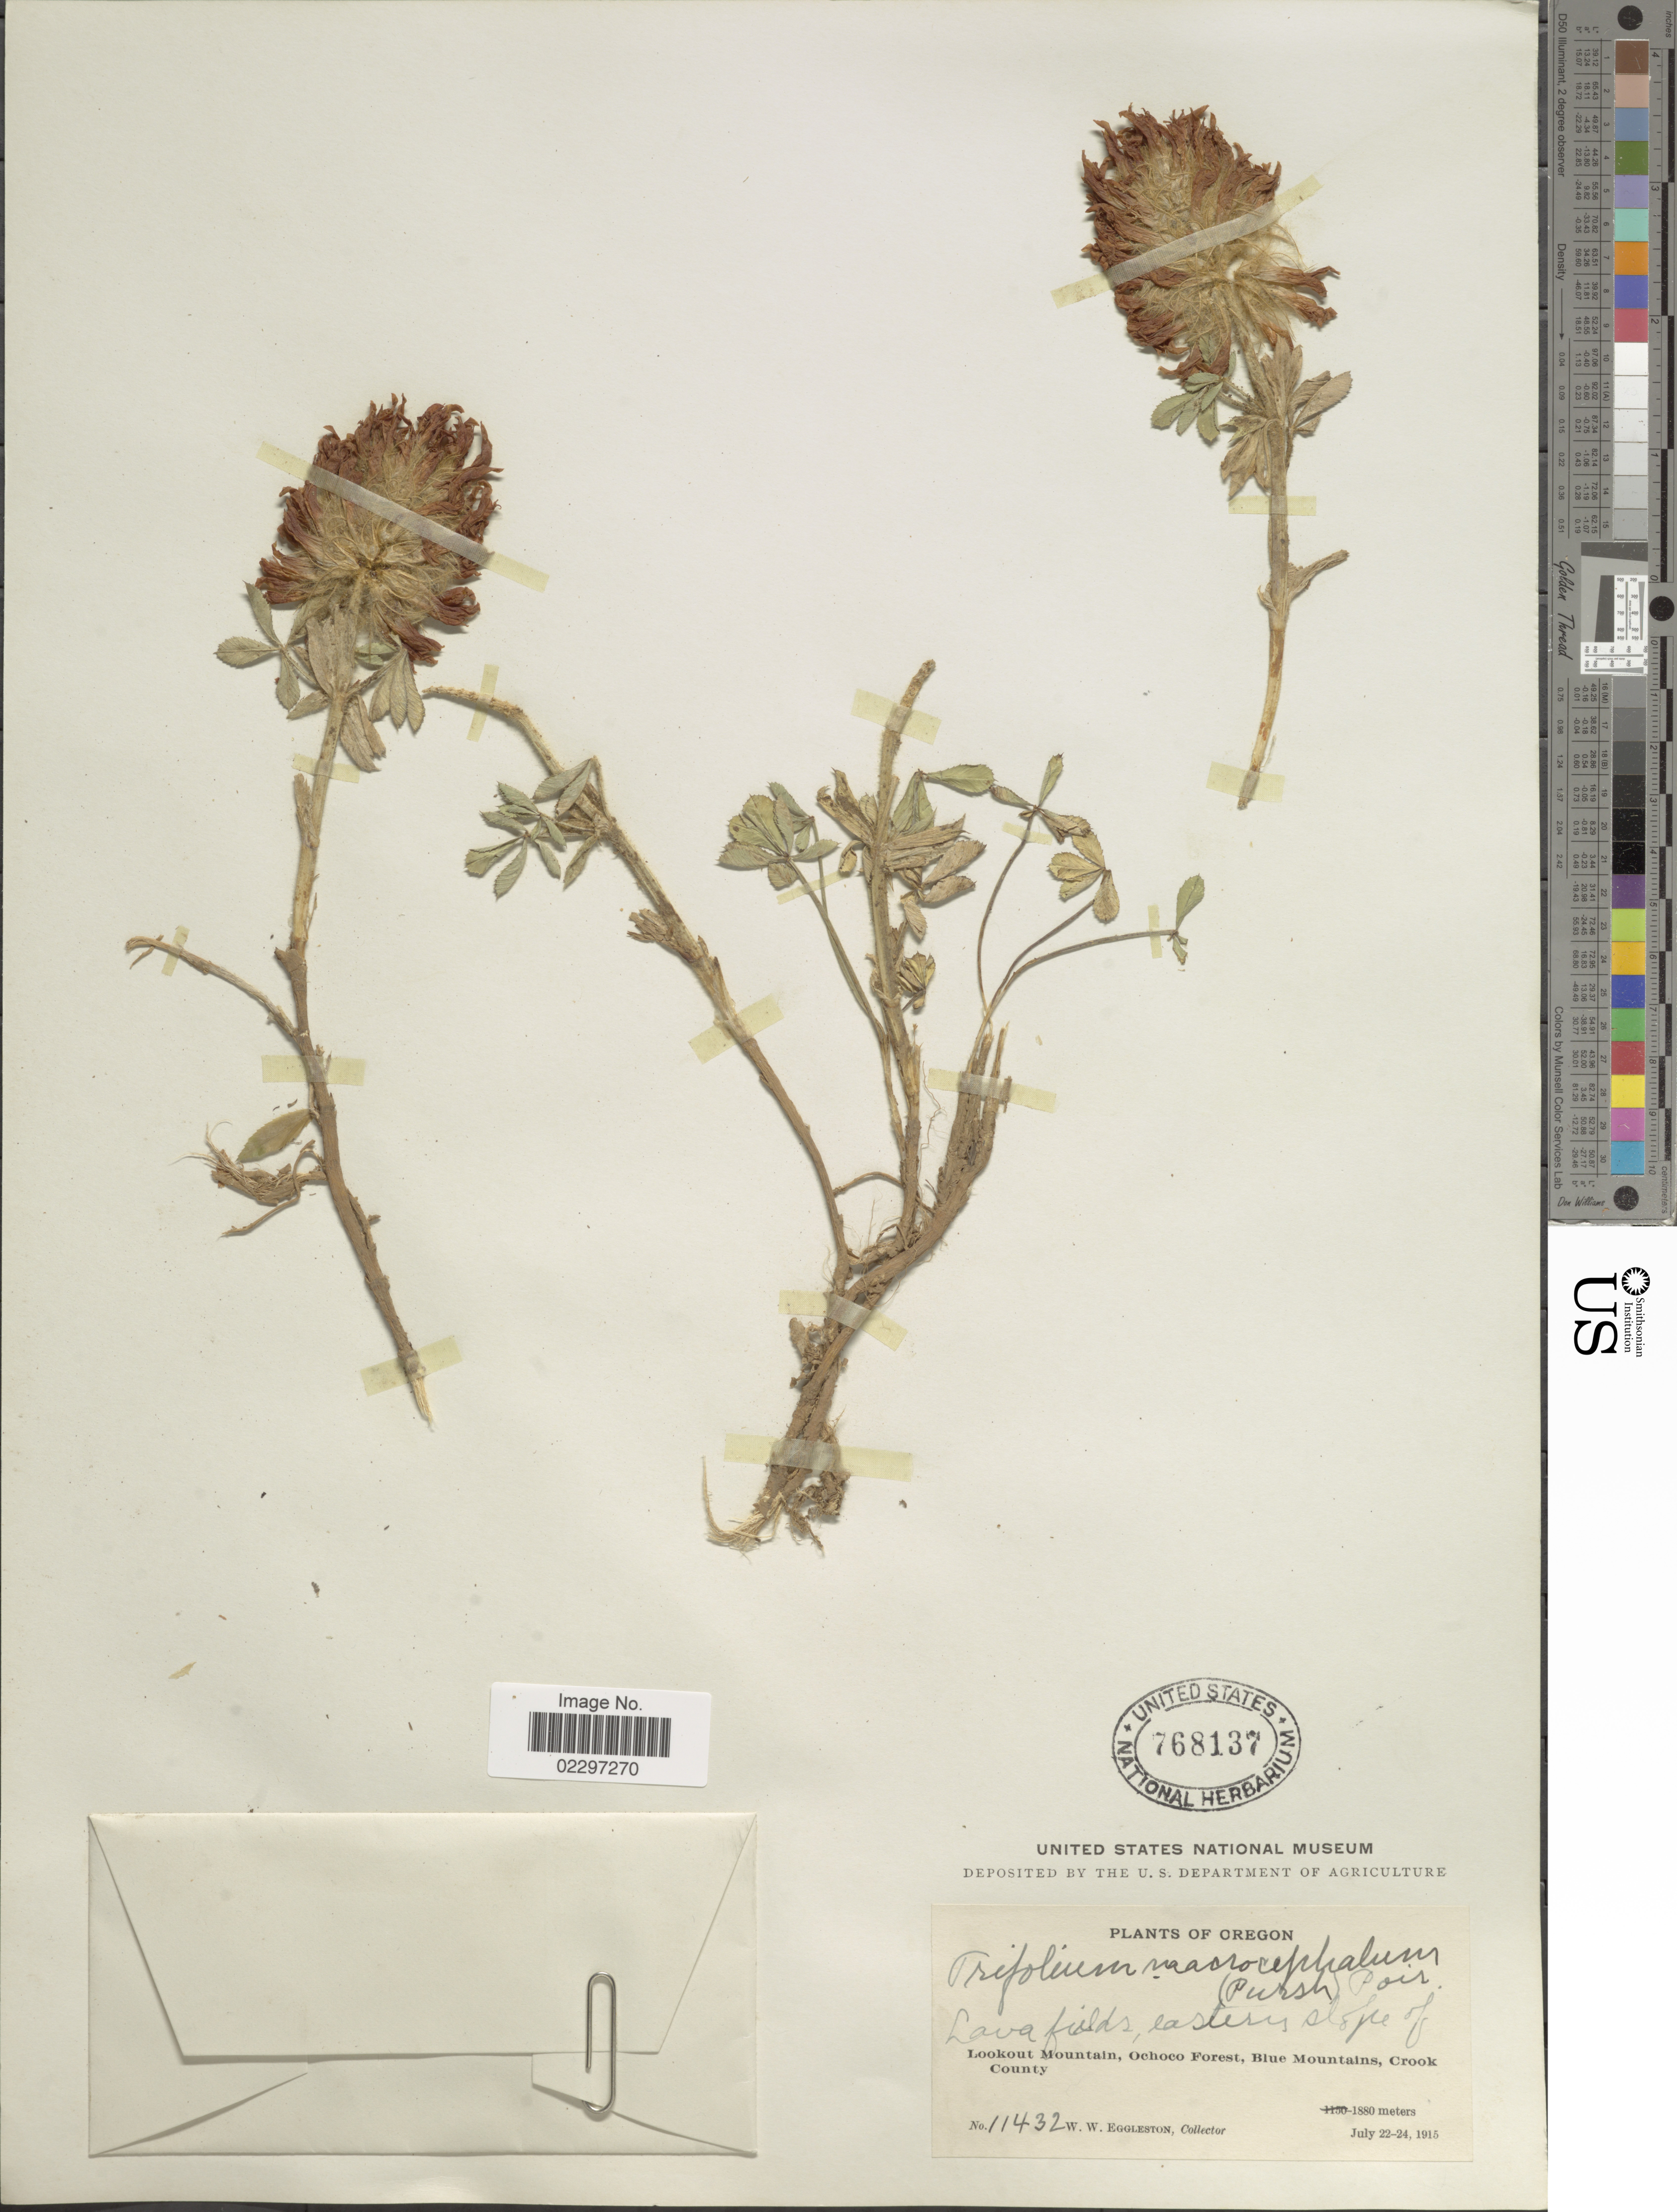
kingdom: Plantae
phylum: Tracheophyta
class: Magnoliopsida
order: Fabales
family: Fabaceae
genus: Trifolium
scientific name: Trifolium macrocephalum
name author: (Pursh) Poir.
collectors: W. W. Eggleston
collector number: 11432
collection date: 1915-07-22/1915-07-24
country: United States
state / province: Oregon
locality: Lava fields, eastern slope of Lookout Mountain, Ochoco Forest, Blue Mountains, Crook County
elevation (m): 1880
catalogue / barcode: US 768137